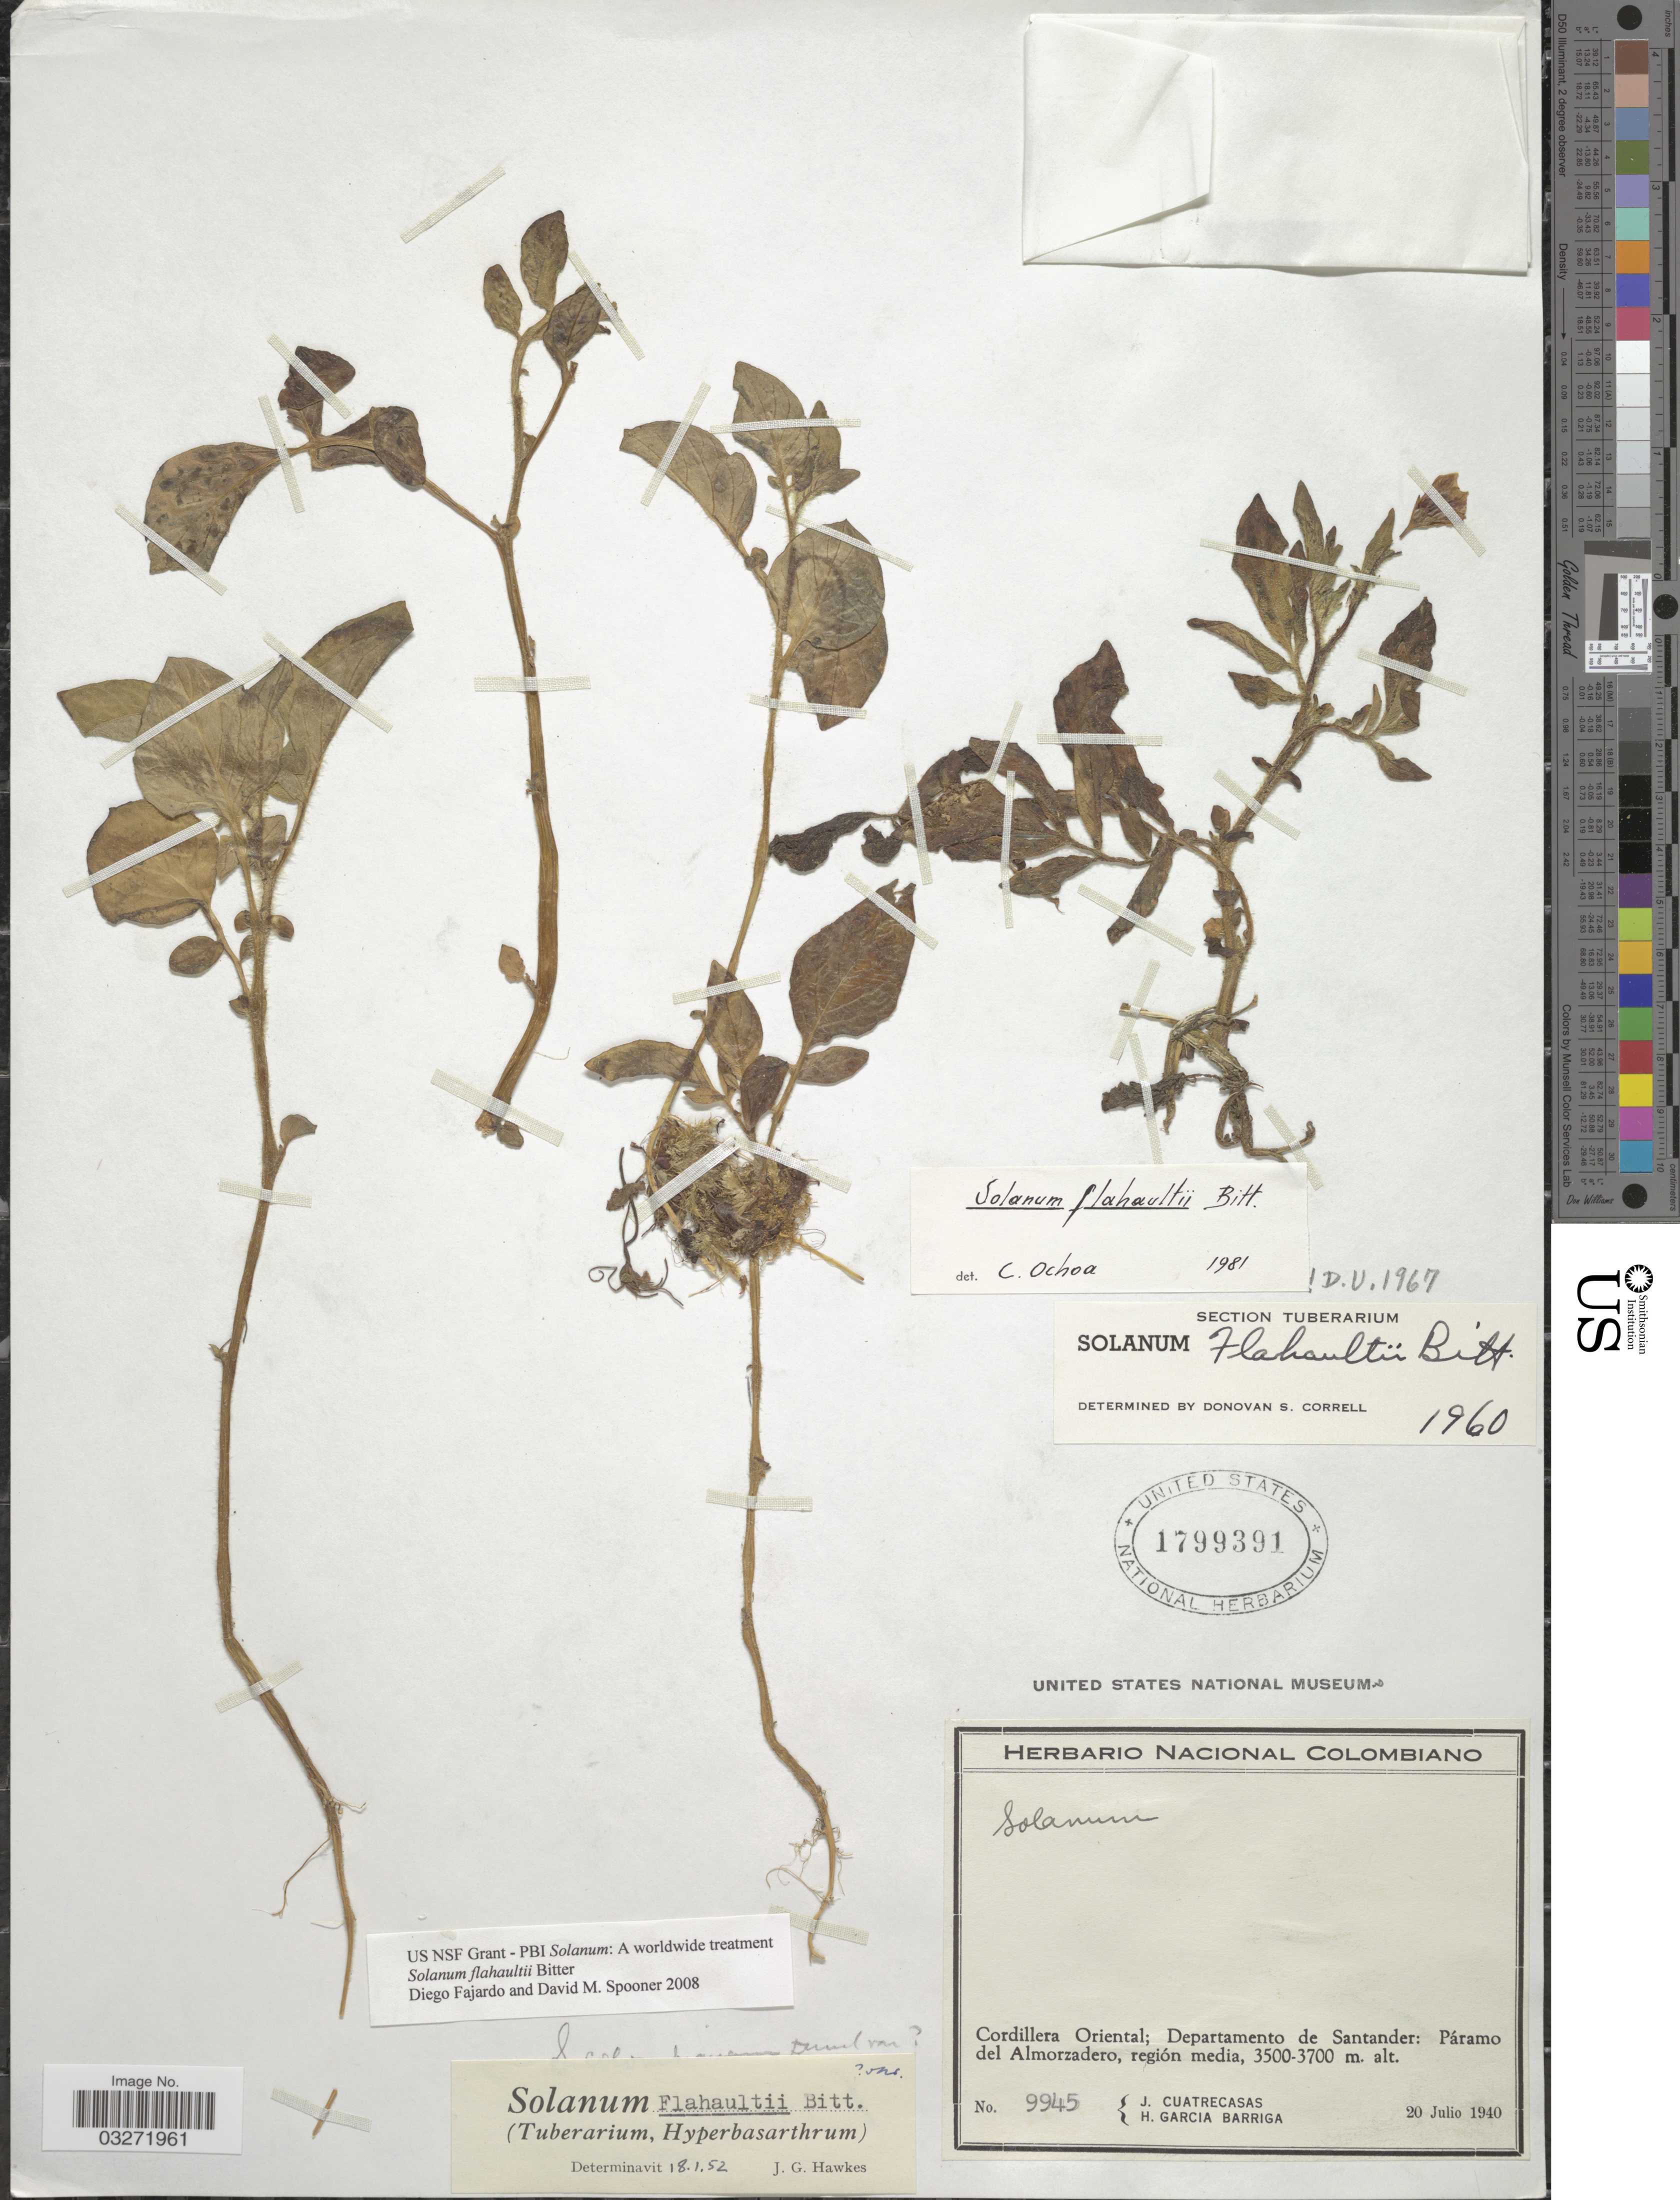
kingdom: Plantae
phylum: Tracheophyta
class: Magnoliopsida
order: Solanales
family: Solanaceae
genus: Solanum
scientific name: Solanum flahaultii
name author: Bitter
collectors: J. Cuatrecasas & H. García Barriga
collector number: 9945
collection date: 1940-07-20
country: Colombia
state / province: Santander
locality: Cordillera Oriental; Departamento de Santander: Páramo del Almorzadero, región media.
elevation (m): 3500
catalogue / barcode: US 1799391